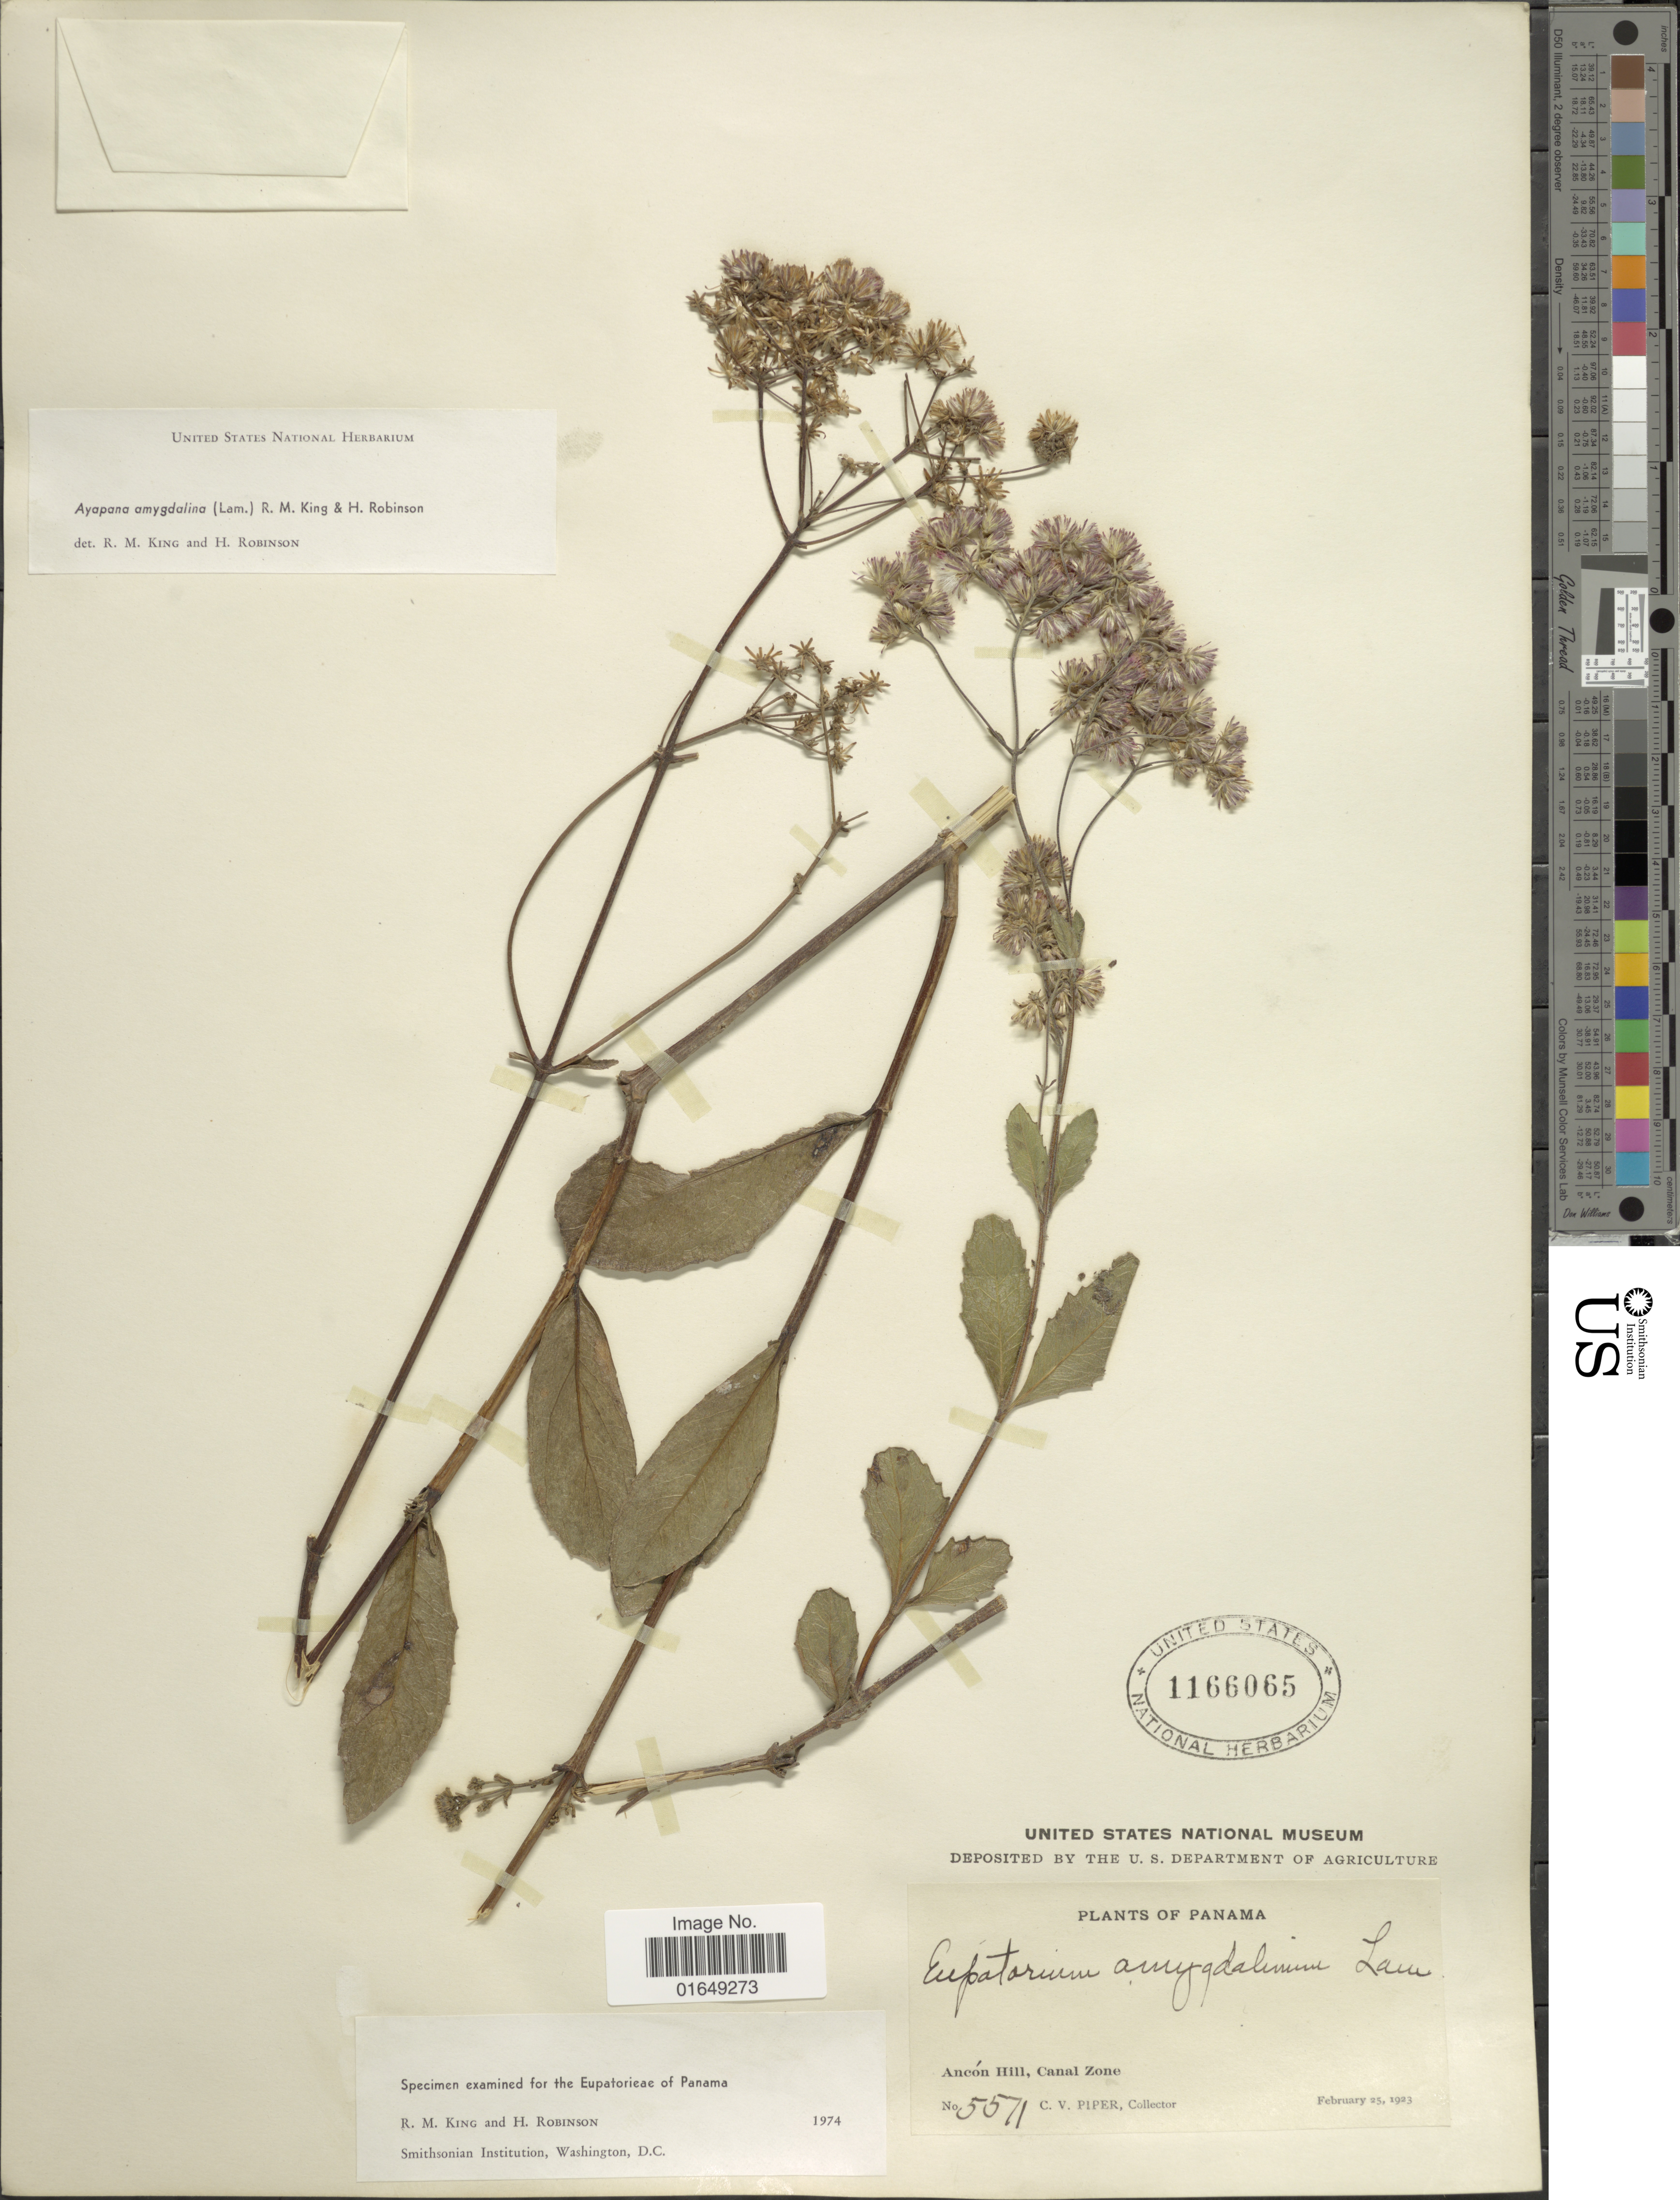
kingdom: Plantae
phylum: Tracheophyta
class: Magnoliopsida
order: Asterales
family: Asteraceae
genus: Ayapana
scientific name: Ayapana amygdalina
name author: (Lam.) R.M. King & H. Rob.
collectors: C. V. Piper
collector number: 5571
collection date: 1923-02-25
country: Panama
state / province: Colón / Panamá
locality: Ancón Hill.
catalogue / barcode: US 1166065